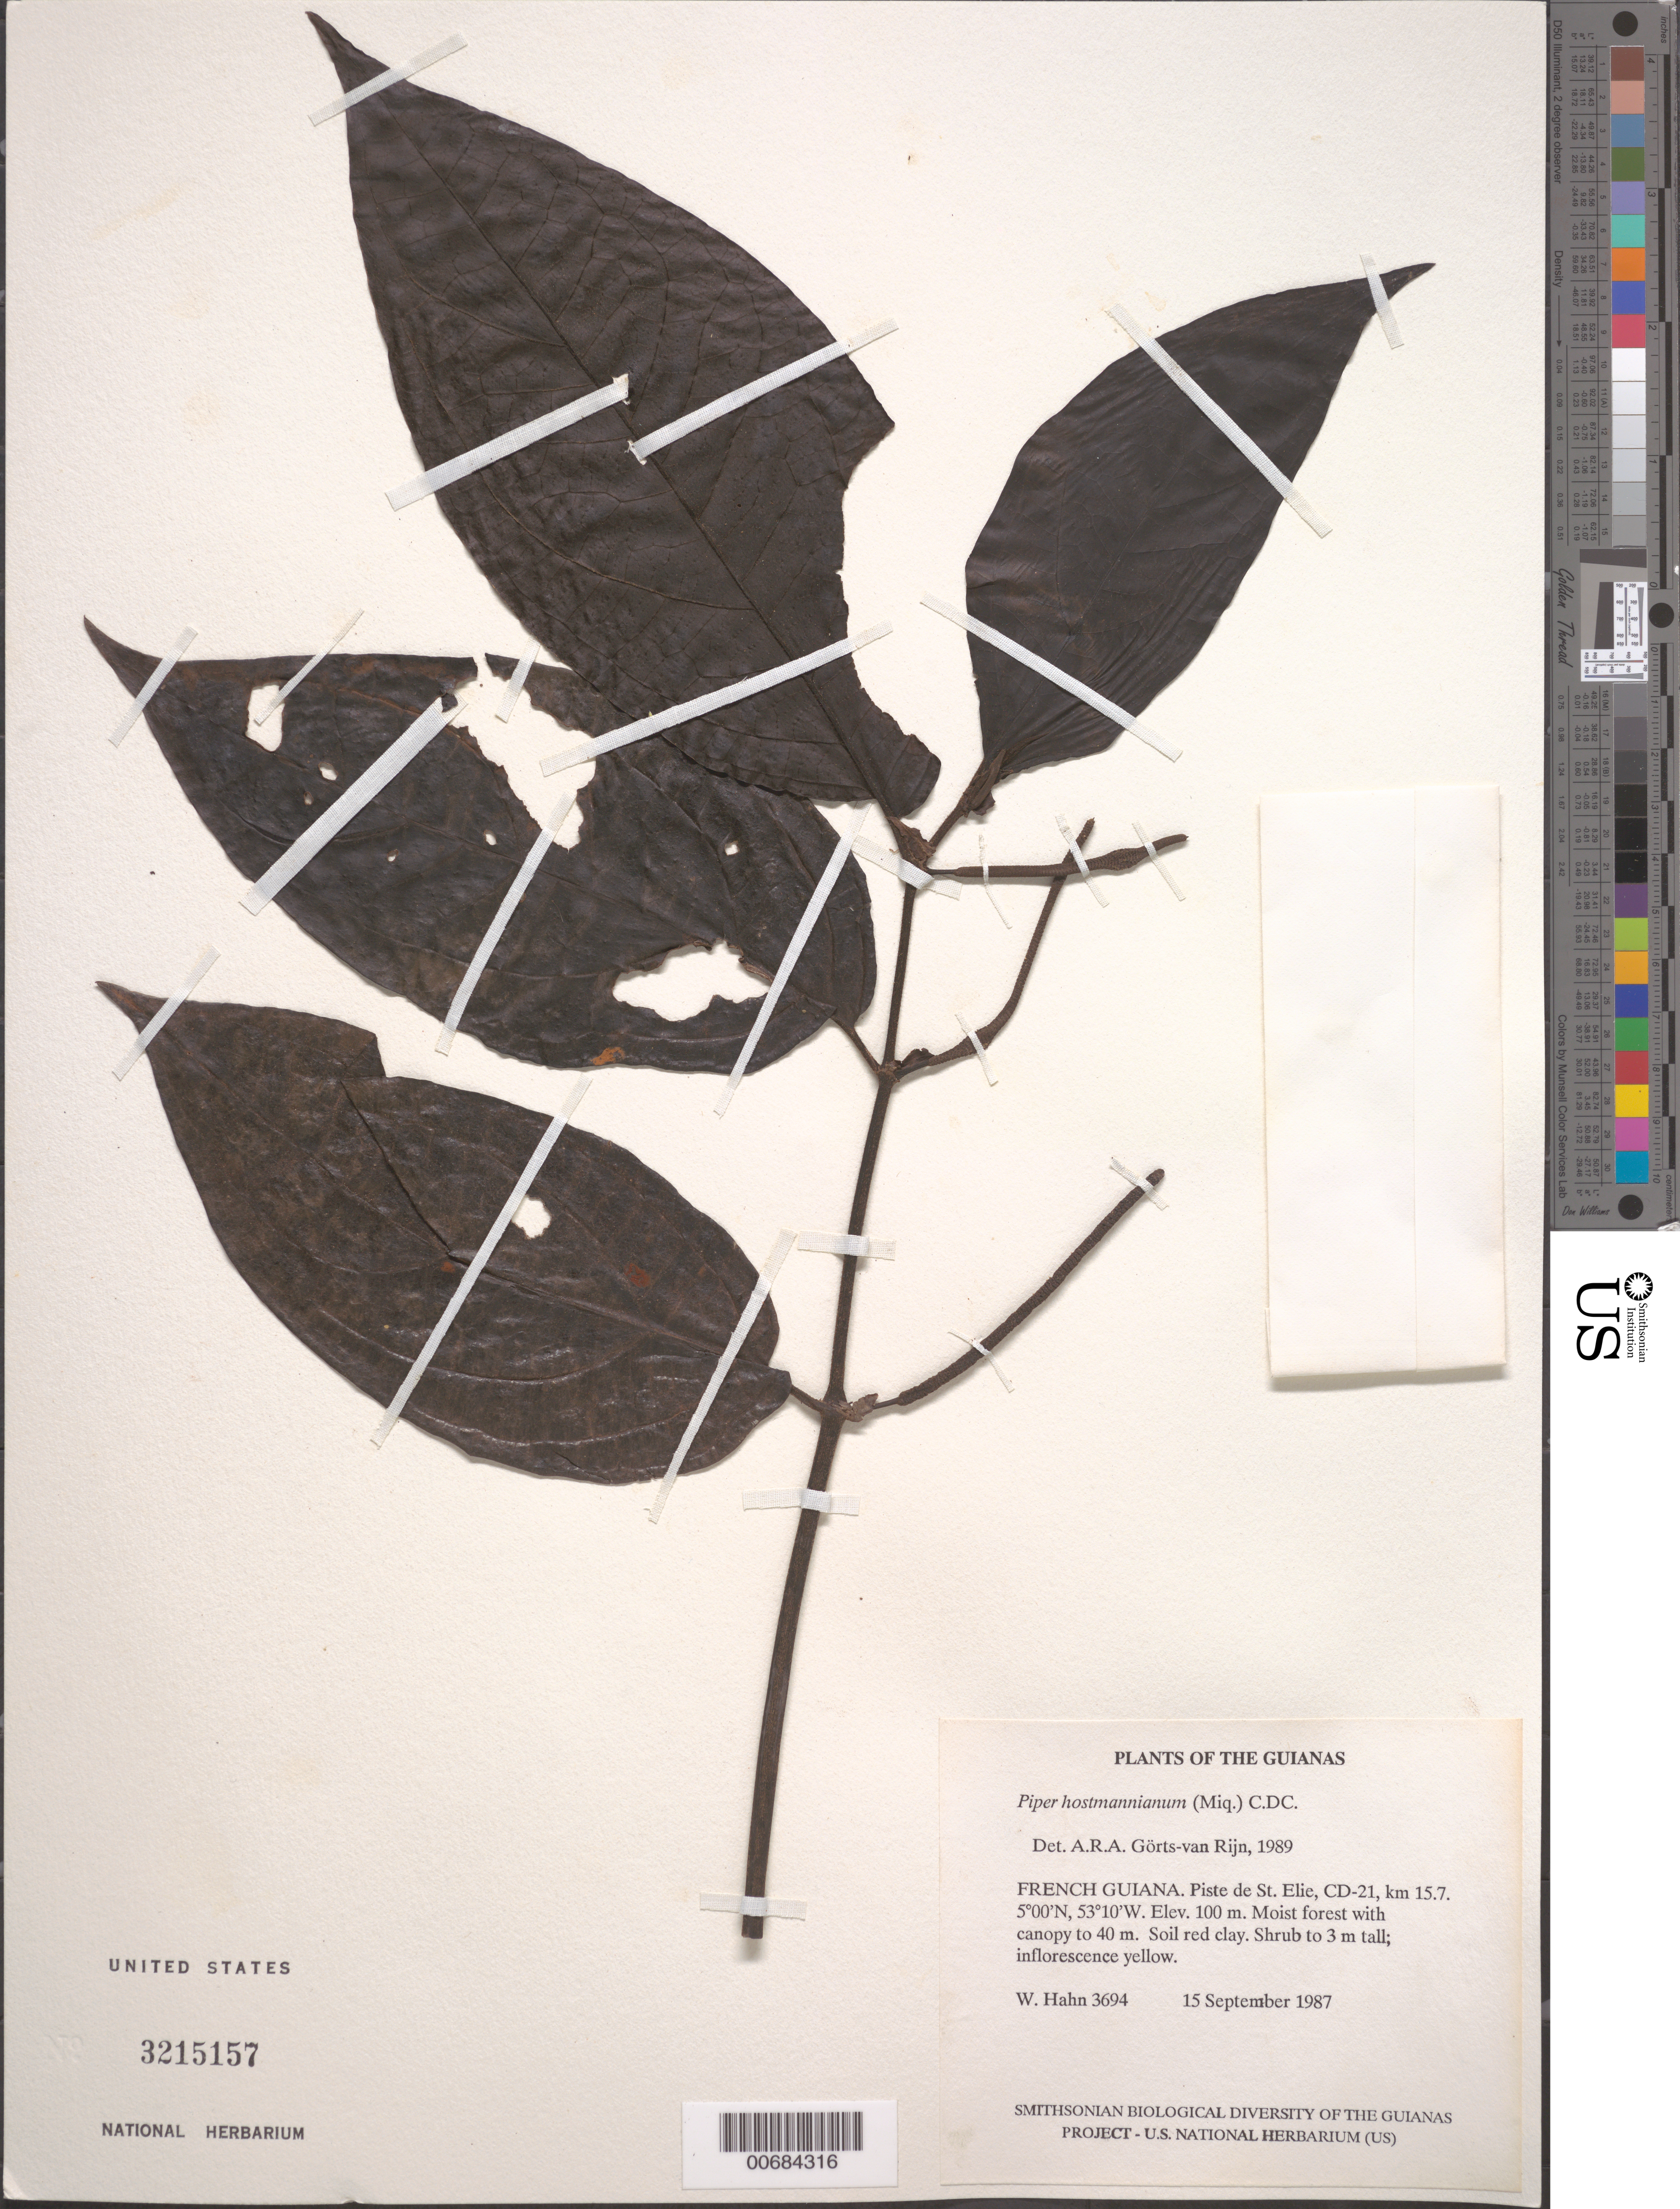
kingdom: Plantae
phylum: Tracheophyta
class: Magnoliopsida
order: Piperales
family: Piperaceae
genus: Piper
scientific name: Piper hostmannianum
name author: (Miq.) C. DC.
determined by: Görts-van Rijn, A. R. A.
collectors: W. Hahn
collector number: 3694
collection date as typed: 15 September 1987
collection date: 1987-09-15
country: French Guiana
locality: Piste de St. Elie, CD-21, km 15.7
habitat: Moist forest with canopy to 40 m. Soil red clay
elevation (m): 100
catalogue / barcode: US 3215157